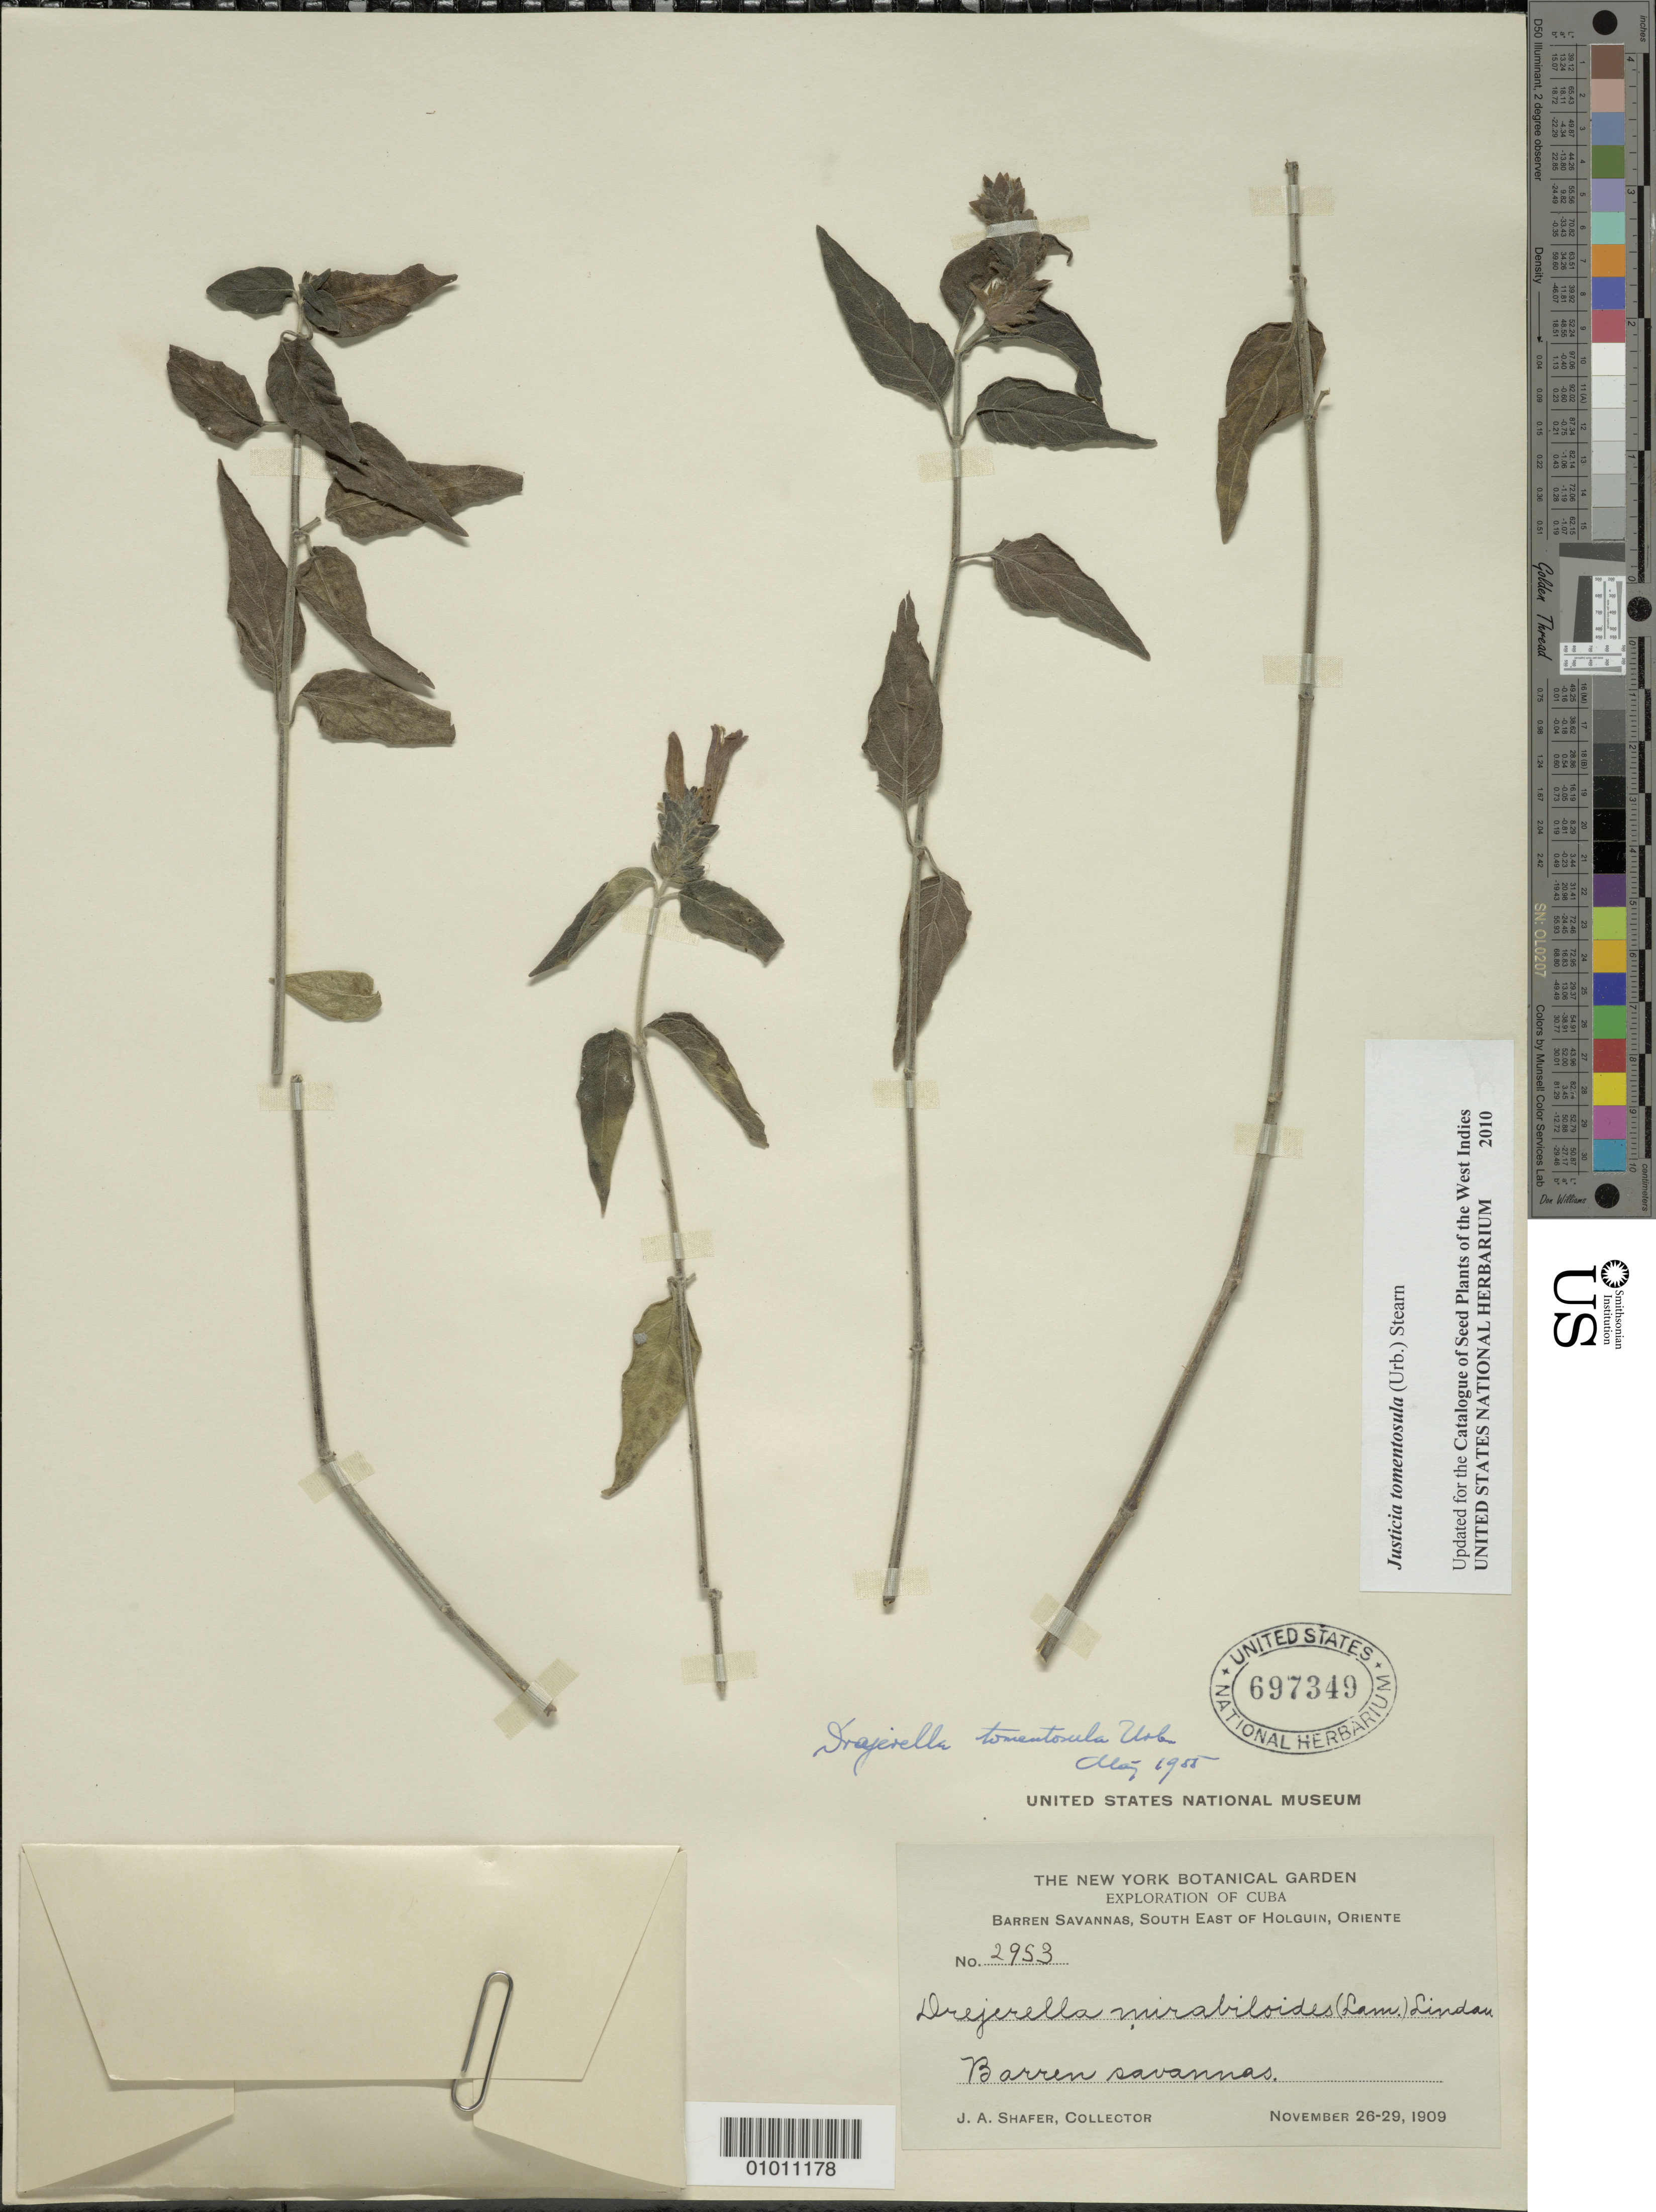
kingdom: Plantae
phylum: Tracheophyta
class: Magnoliopsida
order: Lamiales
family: Acanthaceae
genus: Justicia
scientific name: Justicia tomentosula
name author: (Urb.) Stearn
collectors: J. A. Shafer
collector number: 2953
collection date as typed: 26 Nov 1909 to 29 Nov 1909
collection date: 1909-11-26/1909-11-29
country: Cuba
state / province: Holguín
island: Cuba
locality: Barren Savannas, southeast of Holguin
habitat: Barren savannas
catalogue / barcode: US 697349